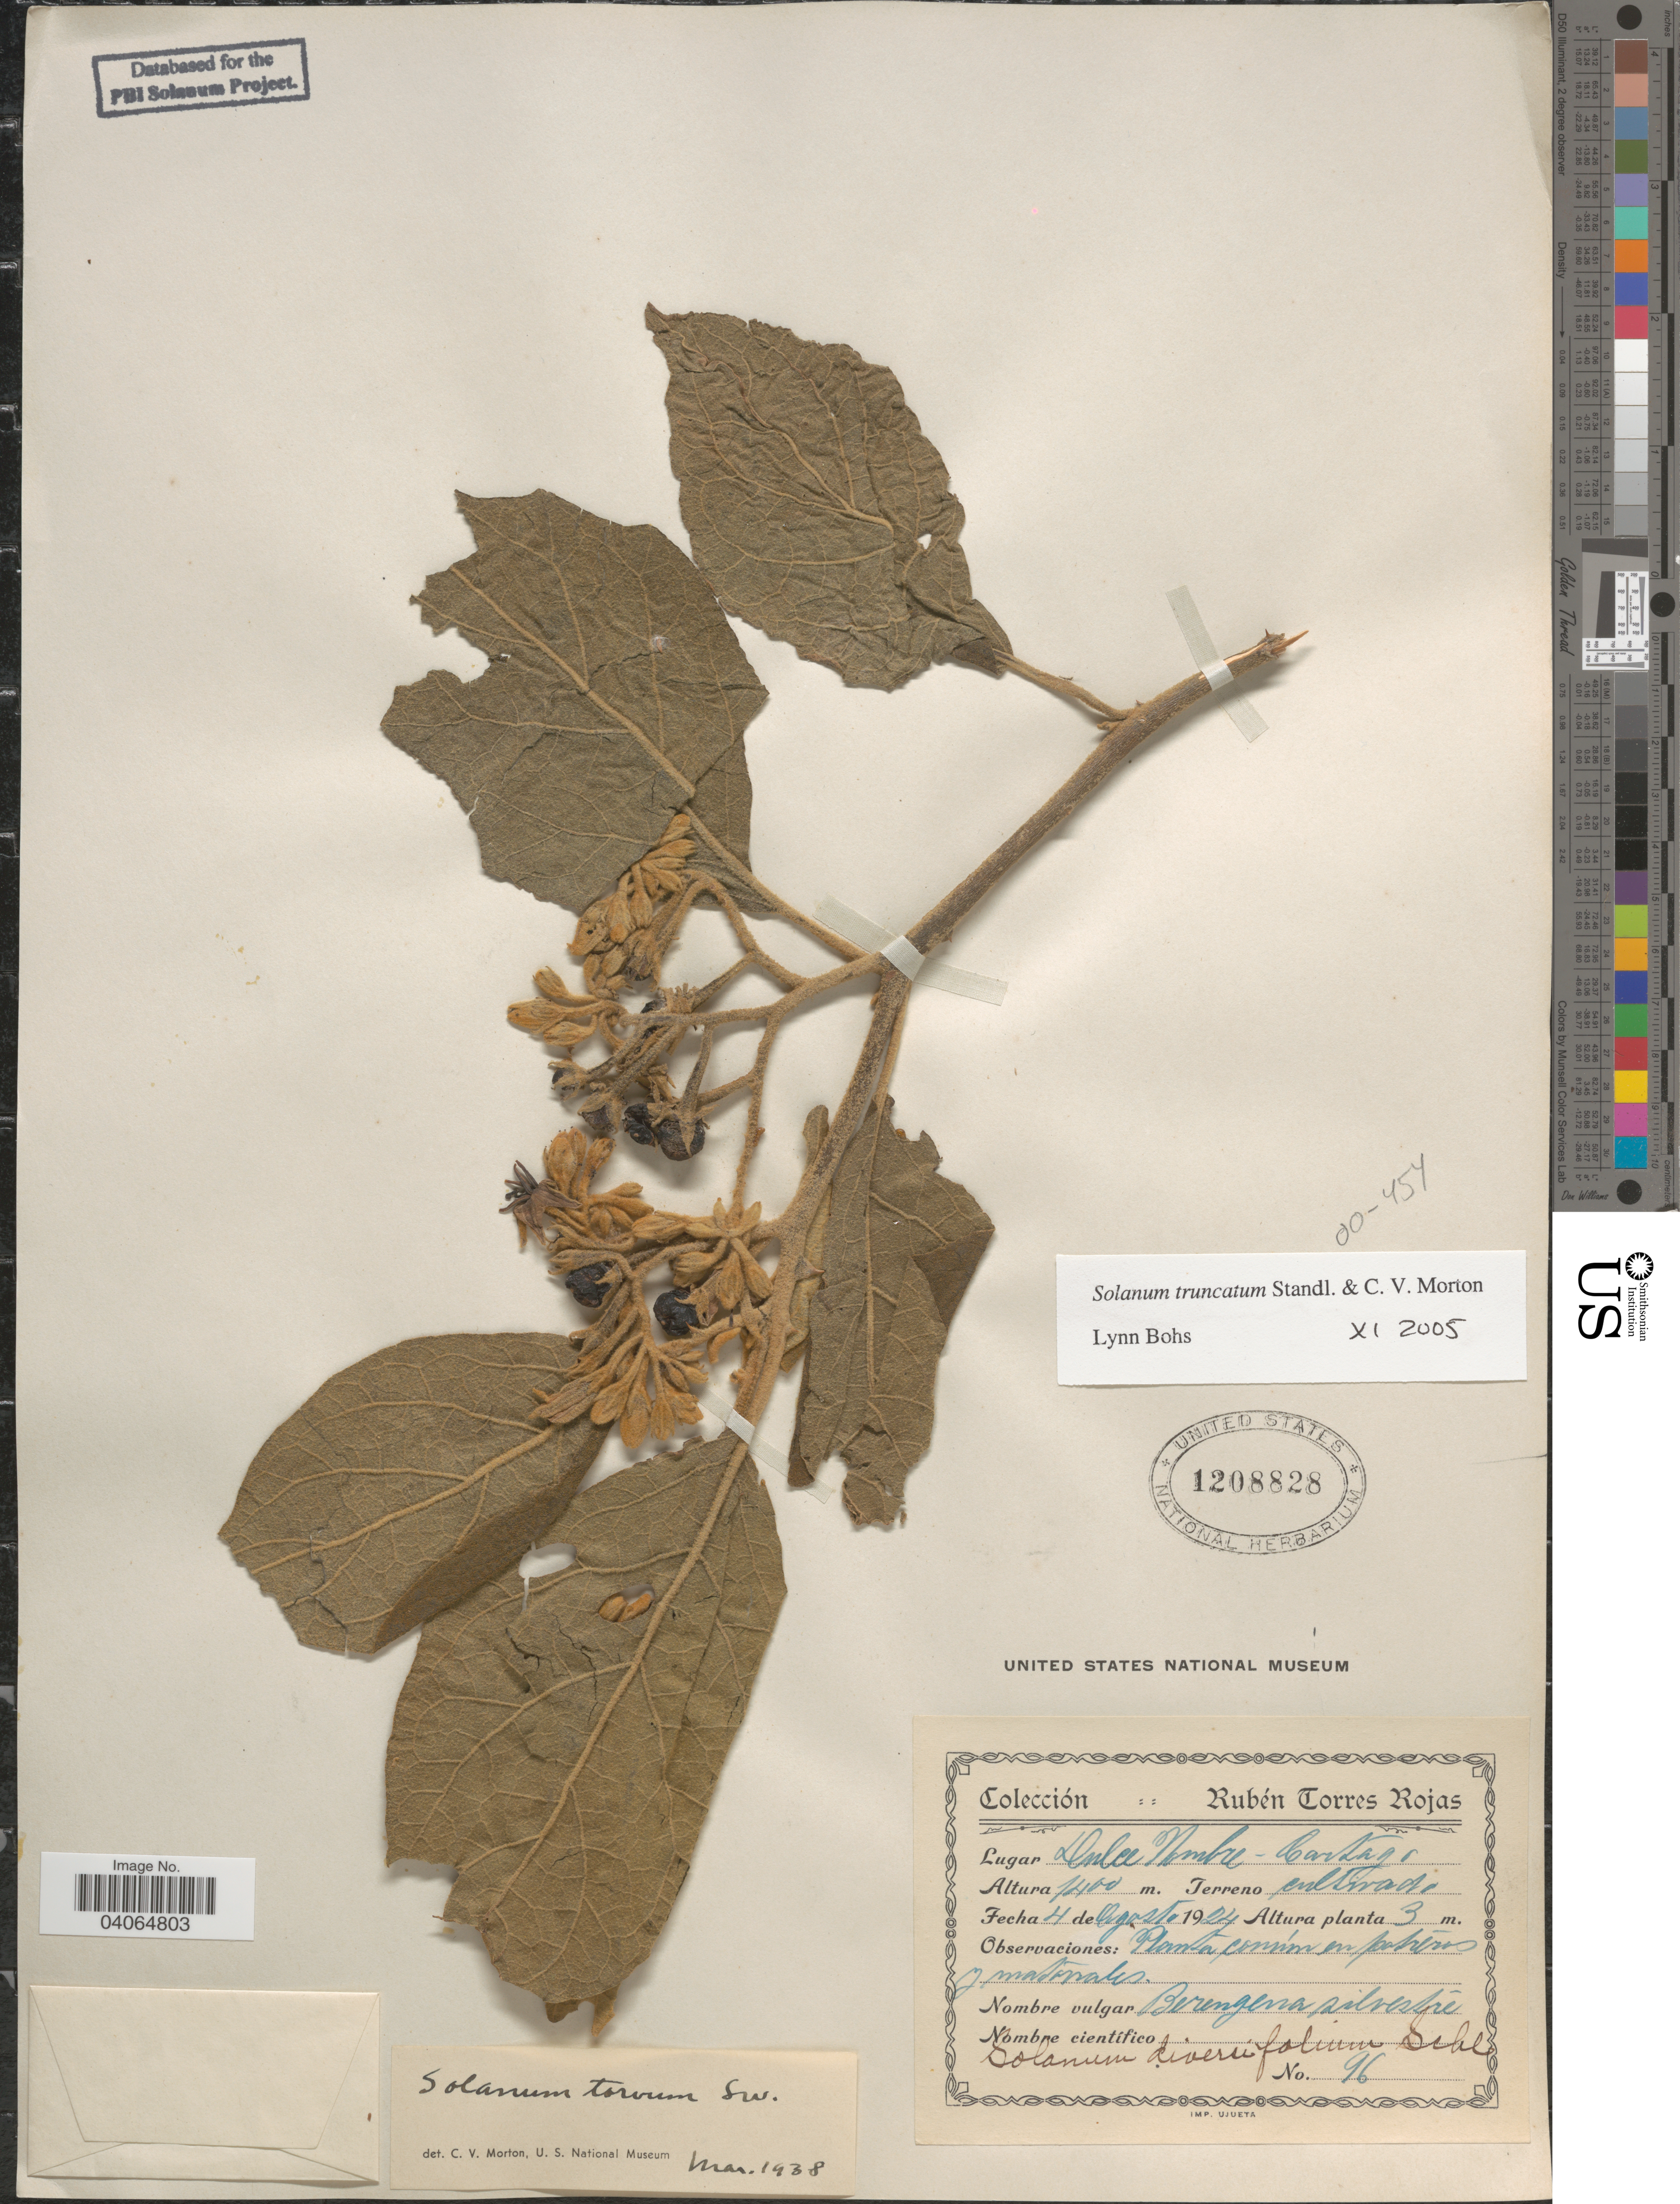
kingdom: Plantae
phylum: Tracheophyta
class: Magnoliopsida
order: Solanales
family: Solanaceae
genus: Solanum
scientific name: Solanum truncatum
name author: Standl. & C.V. Morton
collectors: R. Torres Rojas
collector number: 96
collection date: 1924-08-04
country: Costa Rica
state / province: Cartago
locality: Dulce Nombre.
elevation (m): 1400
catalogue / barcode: US 1208828